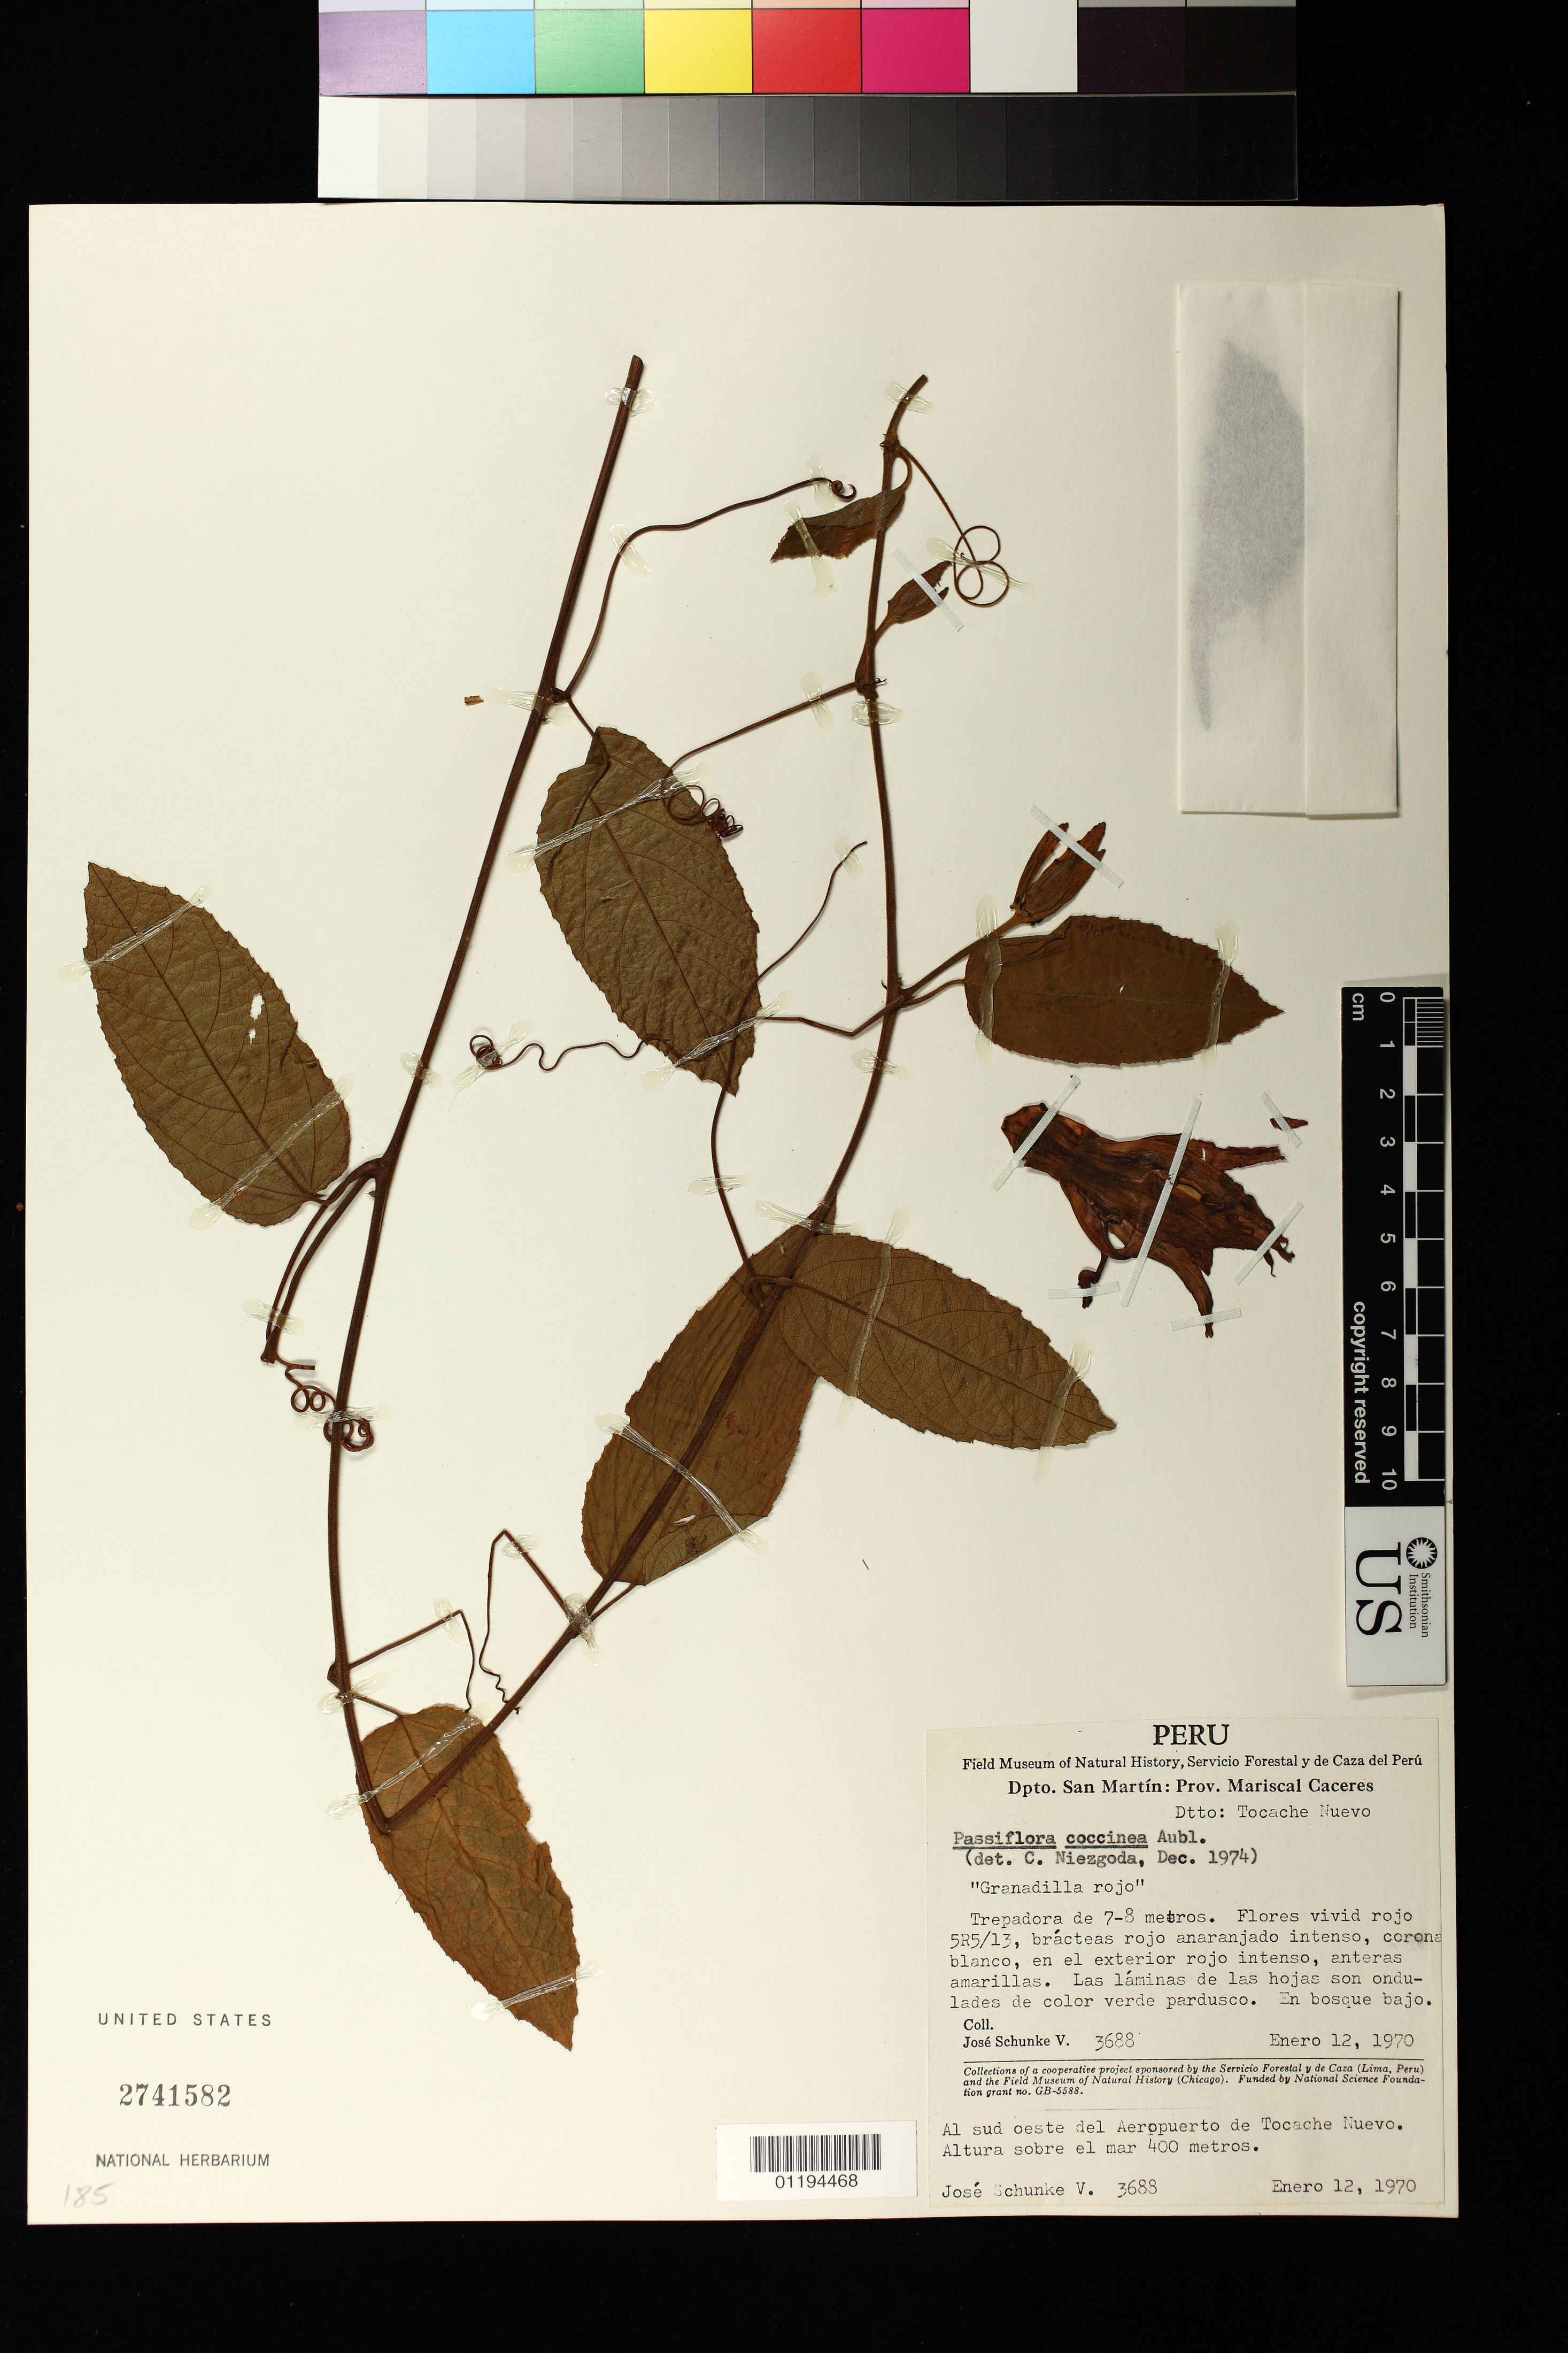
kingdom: Plantae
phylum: Tracheophyta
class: Magnoliopsida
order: Malpighiales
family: Passifloraceae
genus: Passiflora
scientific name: Passiflora coccinea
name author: Aubl.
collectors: J. Schunke Vigo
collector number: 3688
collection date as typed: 12 Jan 1970 or 01 Dec 1970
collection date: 1970-01-12 or 1970-12-01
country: Peru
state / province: San Martín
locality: Dpto. San Martin: Prov. Mariscal Caceres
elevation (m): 400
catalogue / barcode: US 2741582